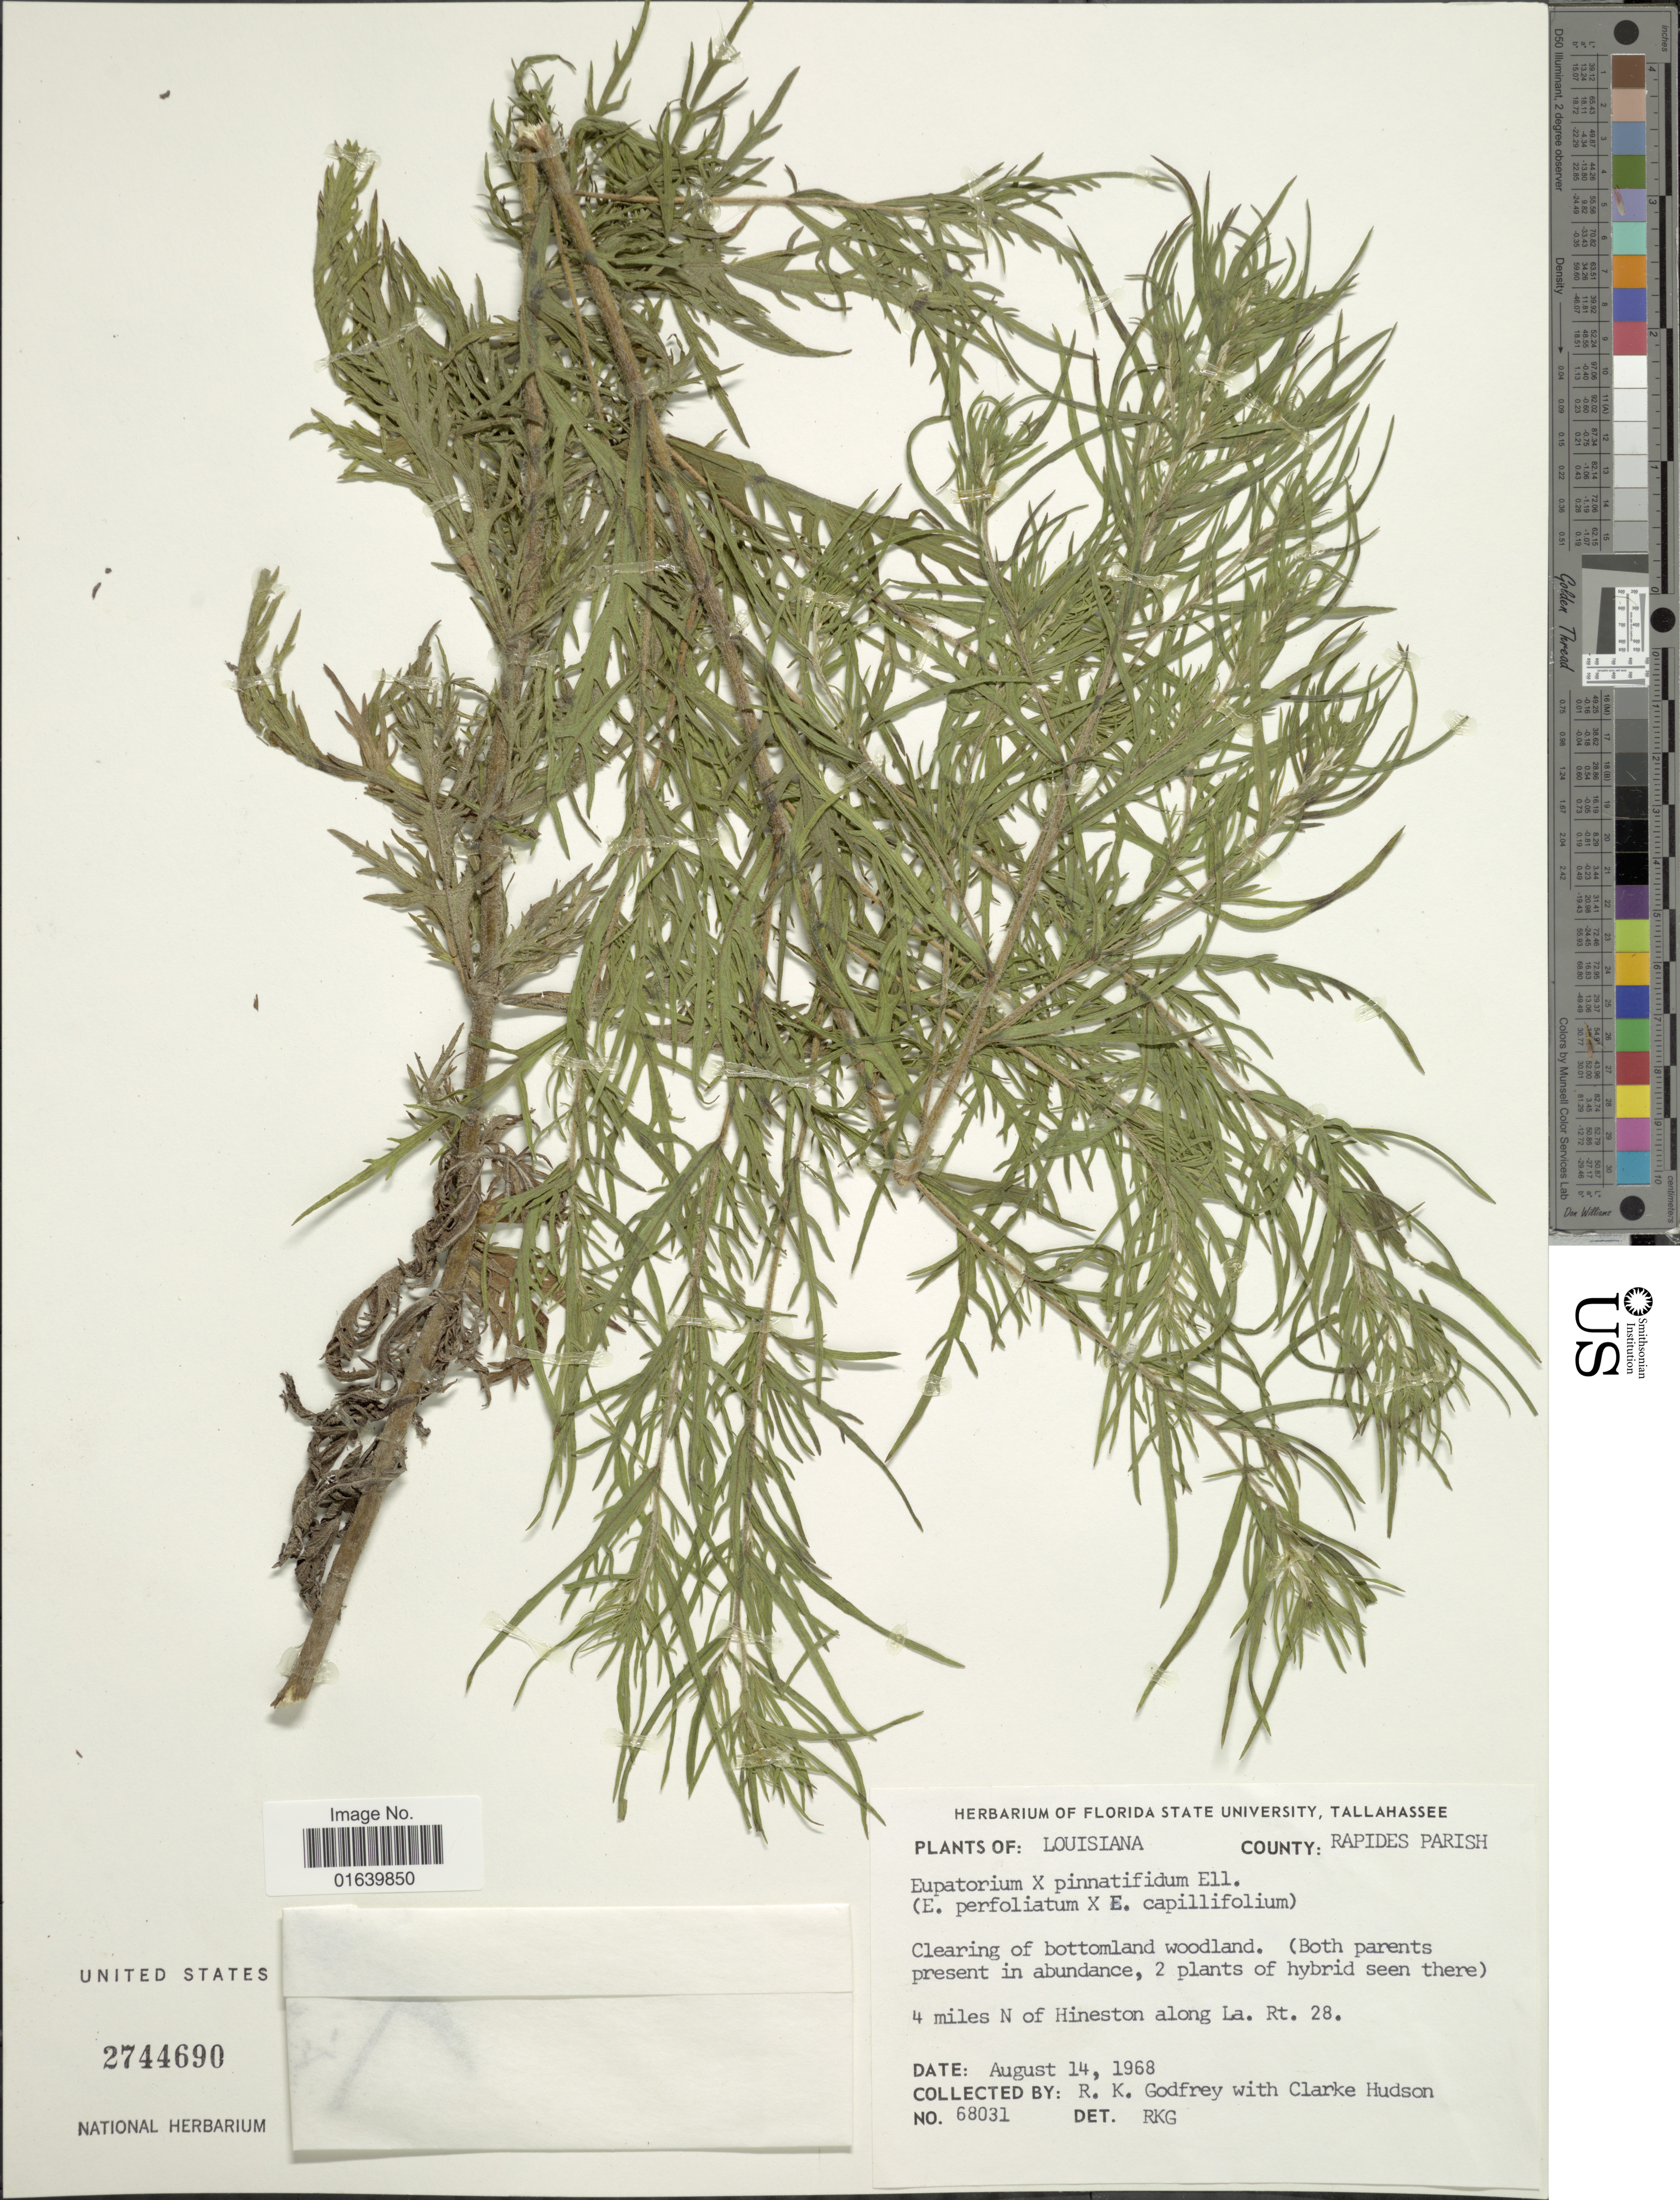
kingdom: Plantae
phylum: Tracheophyta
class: Magnoliopsida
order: Asterales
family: Asteraceae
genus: Eupatorium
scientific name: Eupatorium x pinnatifidum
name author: Elliott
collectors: R. K. Godfrey & C. F. Hudson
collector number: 68031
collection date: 1968-08-14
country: United States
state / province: Louisiana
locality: Louisiana, County: Rapides Parish, 4 miles N of Hineston along La. Rt. 28.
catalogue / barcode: US 2744690